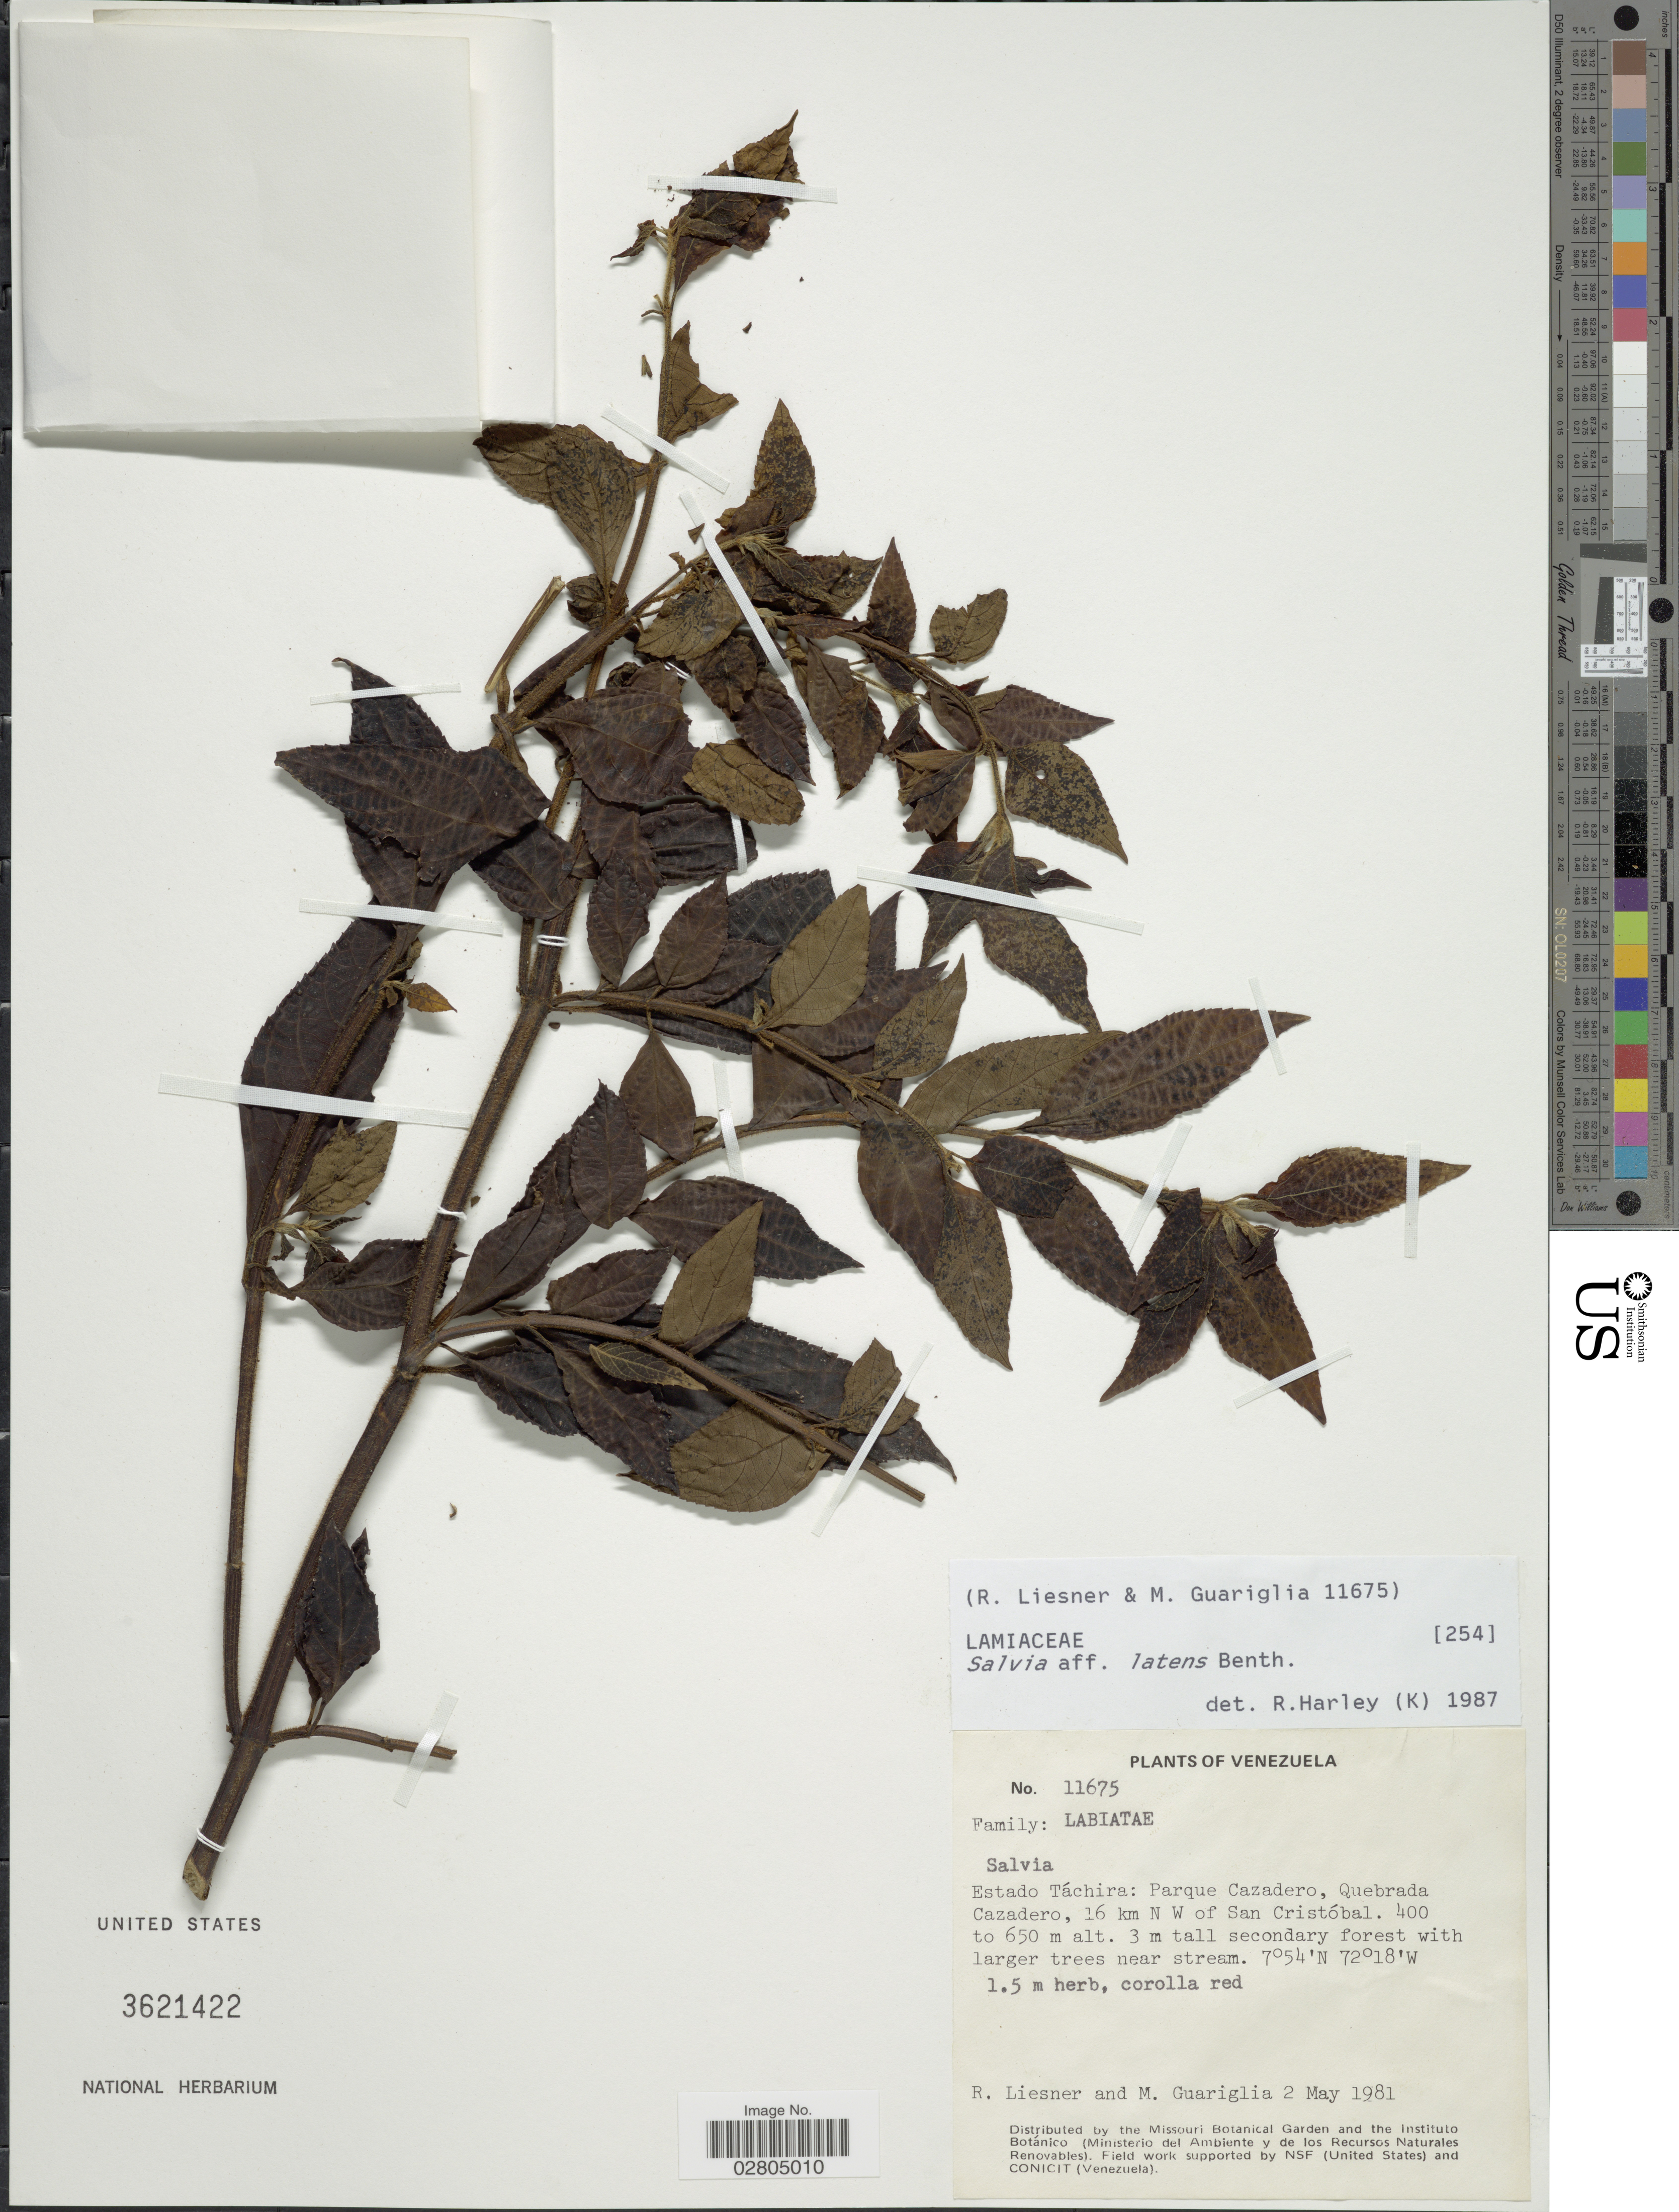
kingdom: Plantae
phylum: Tracheophyta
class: Magnoliopsida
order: Lamiales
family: Lamiaceae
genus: Salvia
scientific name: Salvia rufula subsp. latens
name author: (Benth.) J.R.I. Wood & Harley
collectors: R. L. Liesner & M. Guariglia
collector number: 11675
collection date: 1981-05-02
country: Venezuela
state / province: Tachira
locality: Estado Táchira, Parque Cazadero, Quebrada Cazadero, 16 km N W of San Cristóbal.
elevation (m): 400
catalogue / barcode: US 3621422